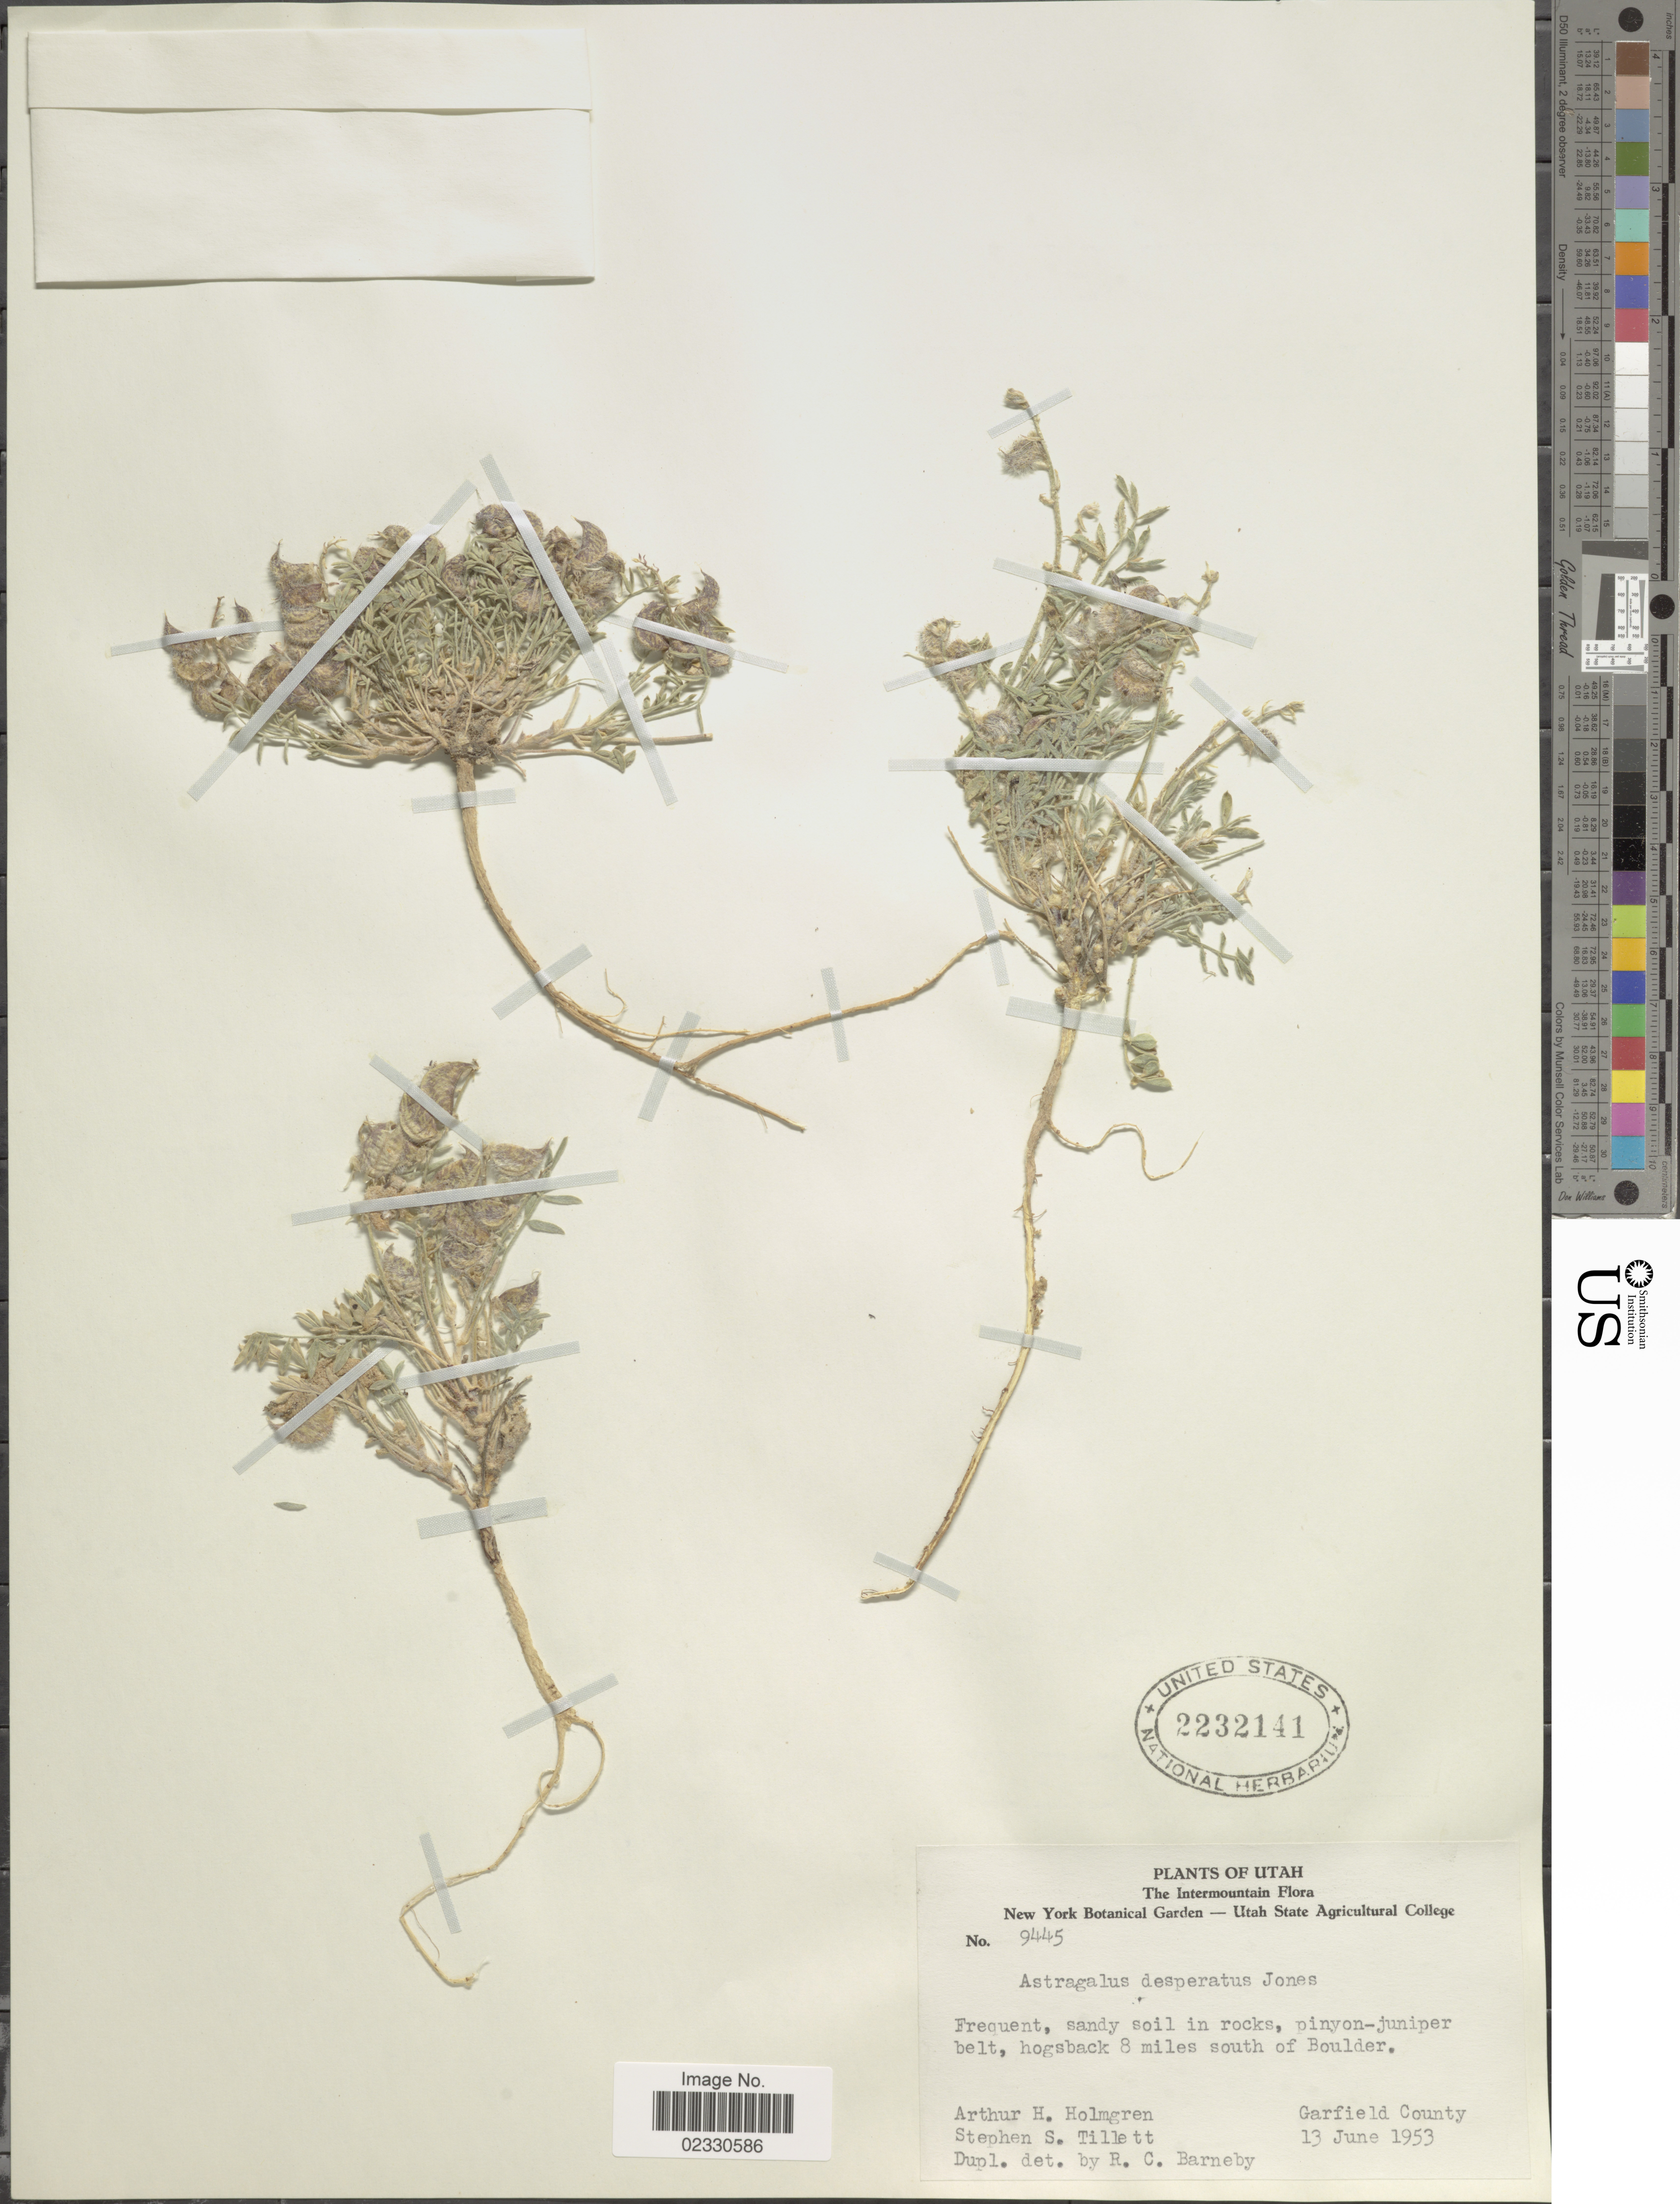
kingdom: Plantae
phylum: Tracheophyta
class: Magnoliopsida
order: Fabales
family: Fabaceae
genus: Astragalus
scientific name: Astragalus desperatus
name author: M.E. Jones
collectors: A. H. Holmgren & S. S. Tillett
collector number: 9445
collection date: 1953-06-13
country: United States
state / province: Utah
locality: Hogsback 8 miles south of Boulder, Garfield County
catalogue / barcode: US 2232141